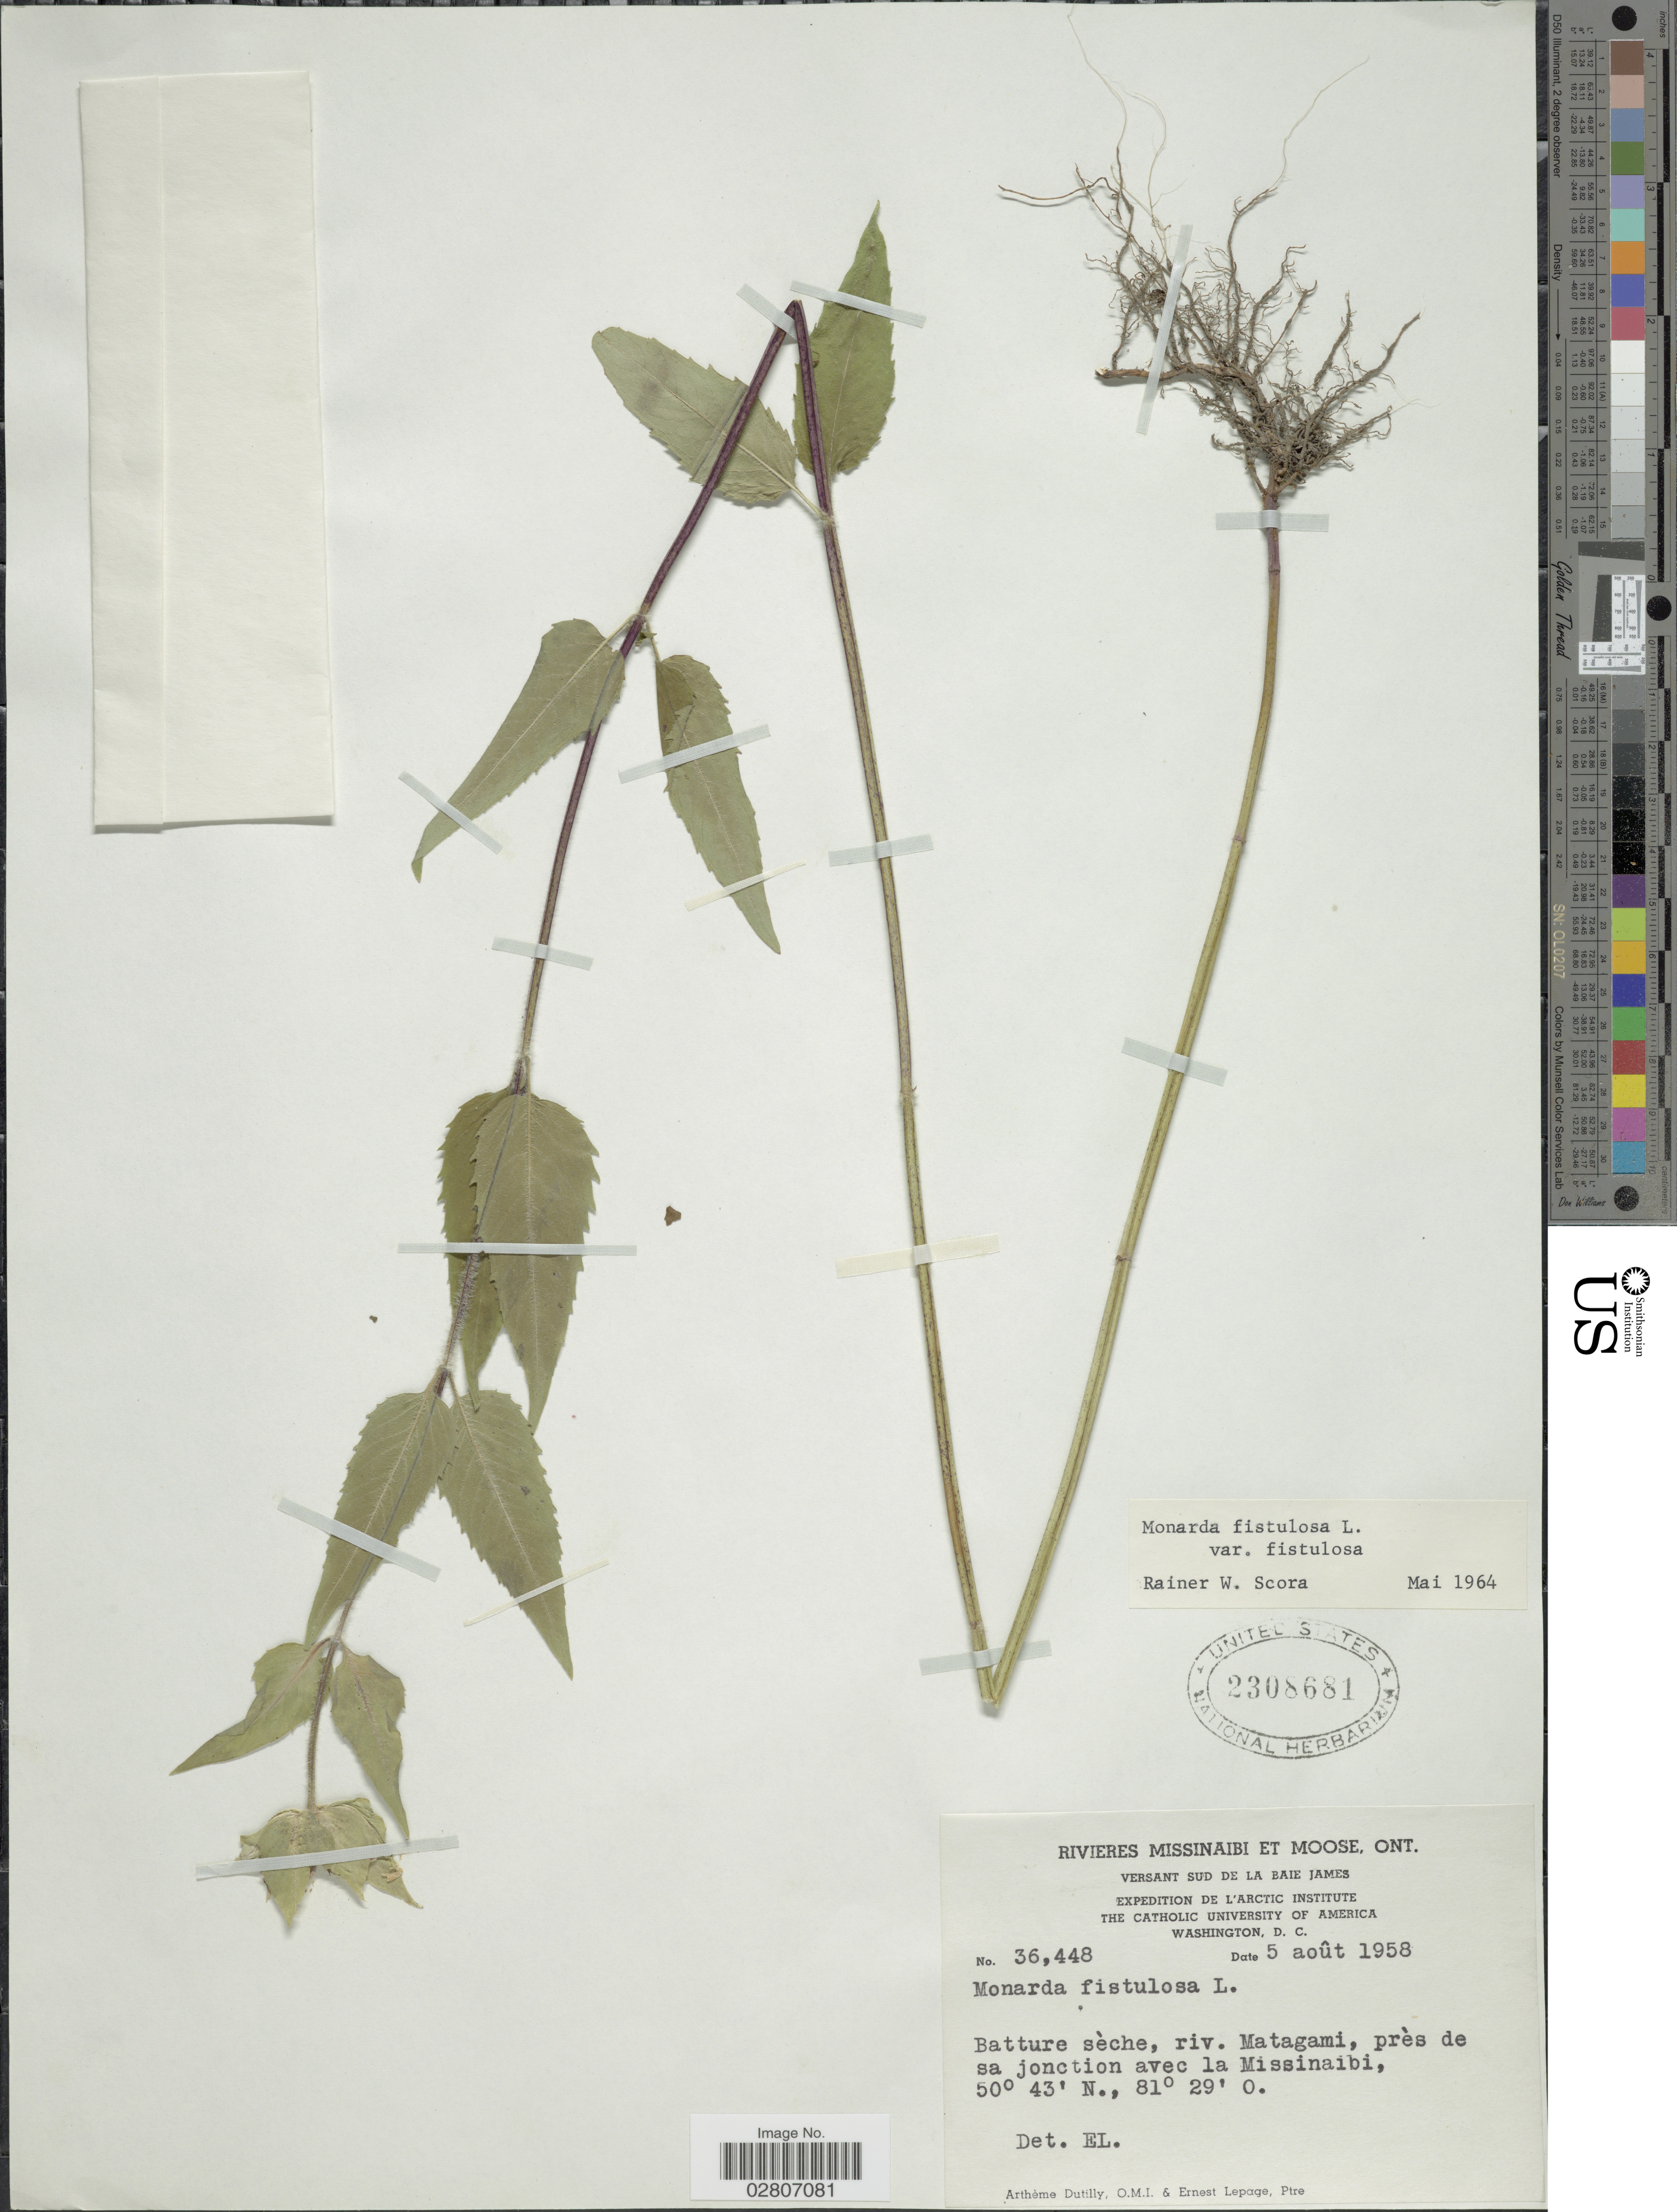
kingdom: Plantae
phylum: Tracheophyta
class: Magnoliopsida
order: Lamiales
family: Lamiaceae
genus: Monarda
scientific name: Monarda fistulosa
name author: L.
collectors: A. Dutilly, O. Lepage, E. Lepage & Ptre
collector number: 36448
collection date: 1958-08-05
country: Canada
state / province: Ontario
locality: Rivieres Missinaibi et Moose. Versant Sud de la Baie James. Batture sècge, riv. Matagami, près de sa jonction avec la Missinaibi.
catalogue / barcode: US 2308681